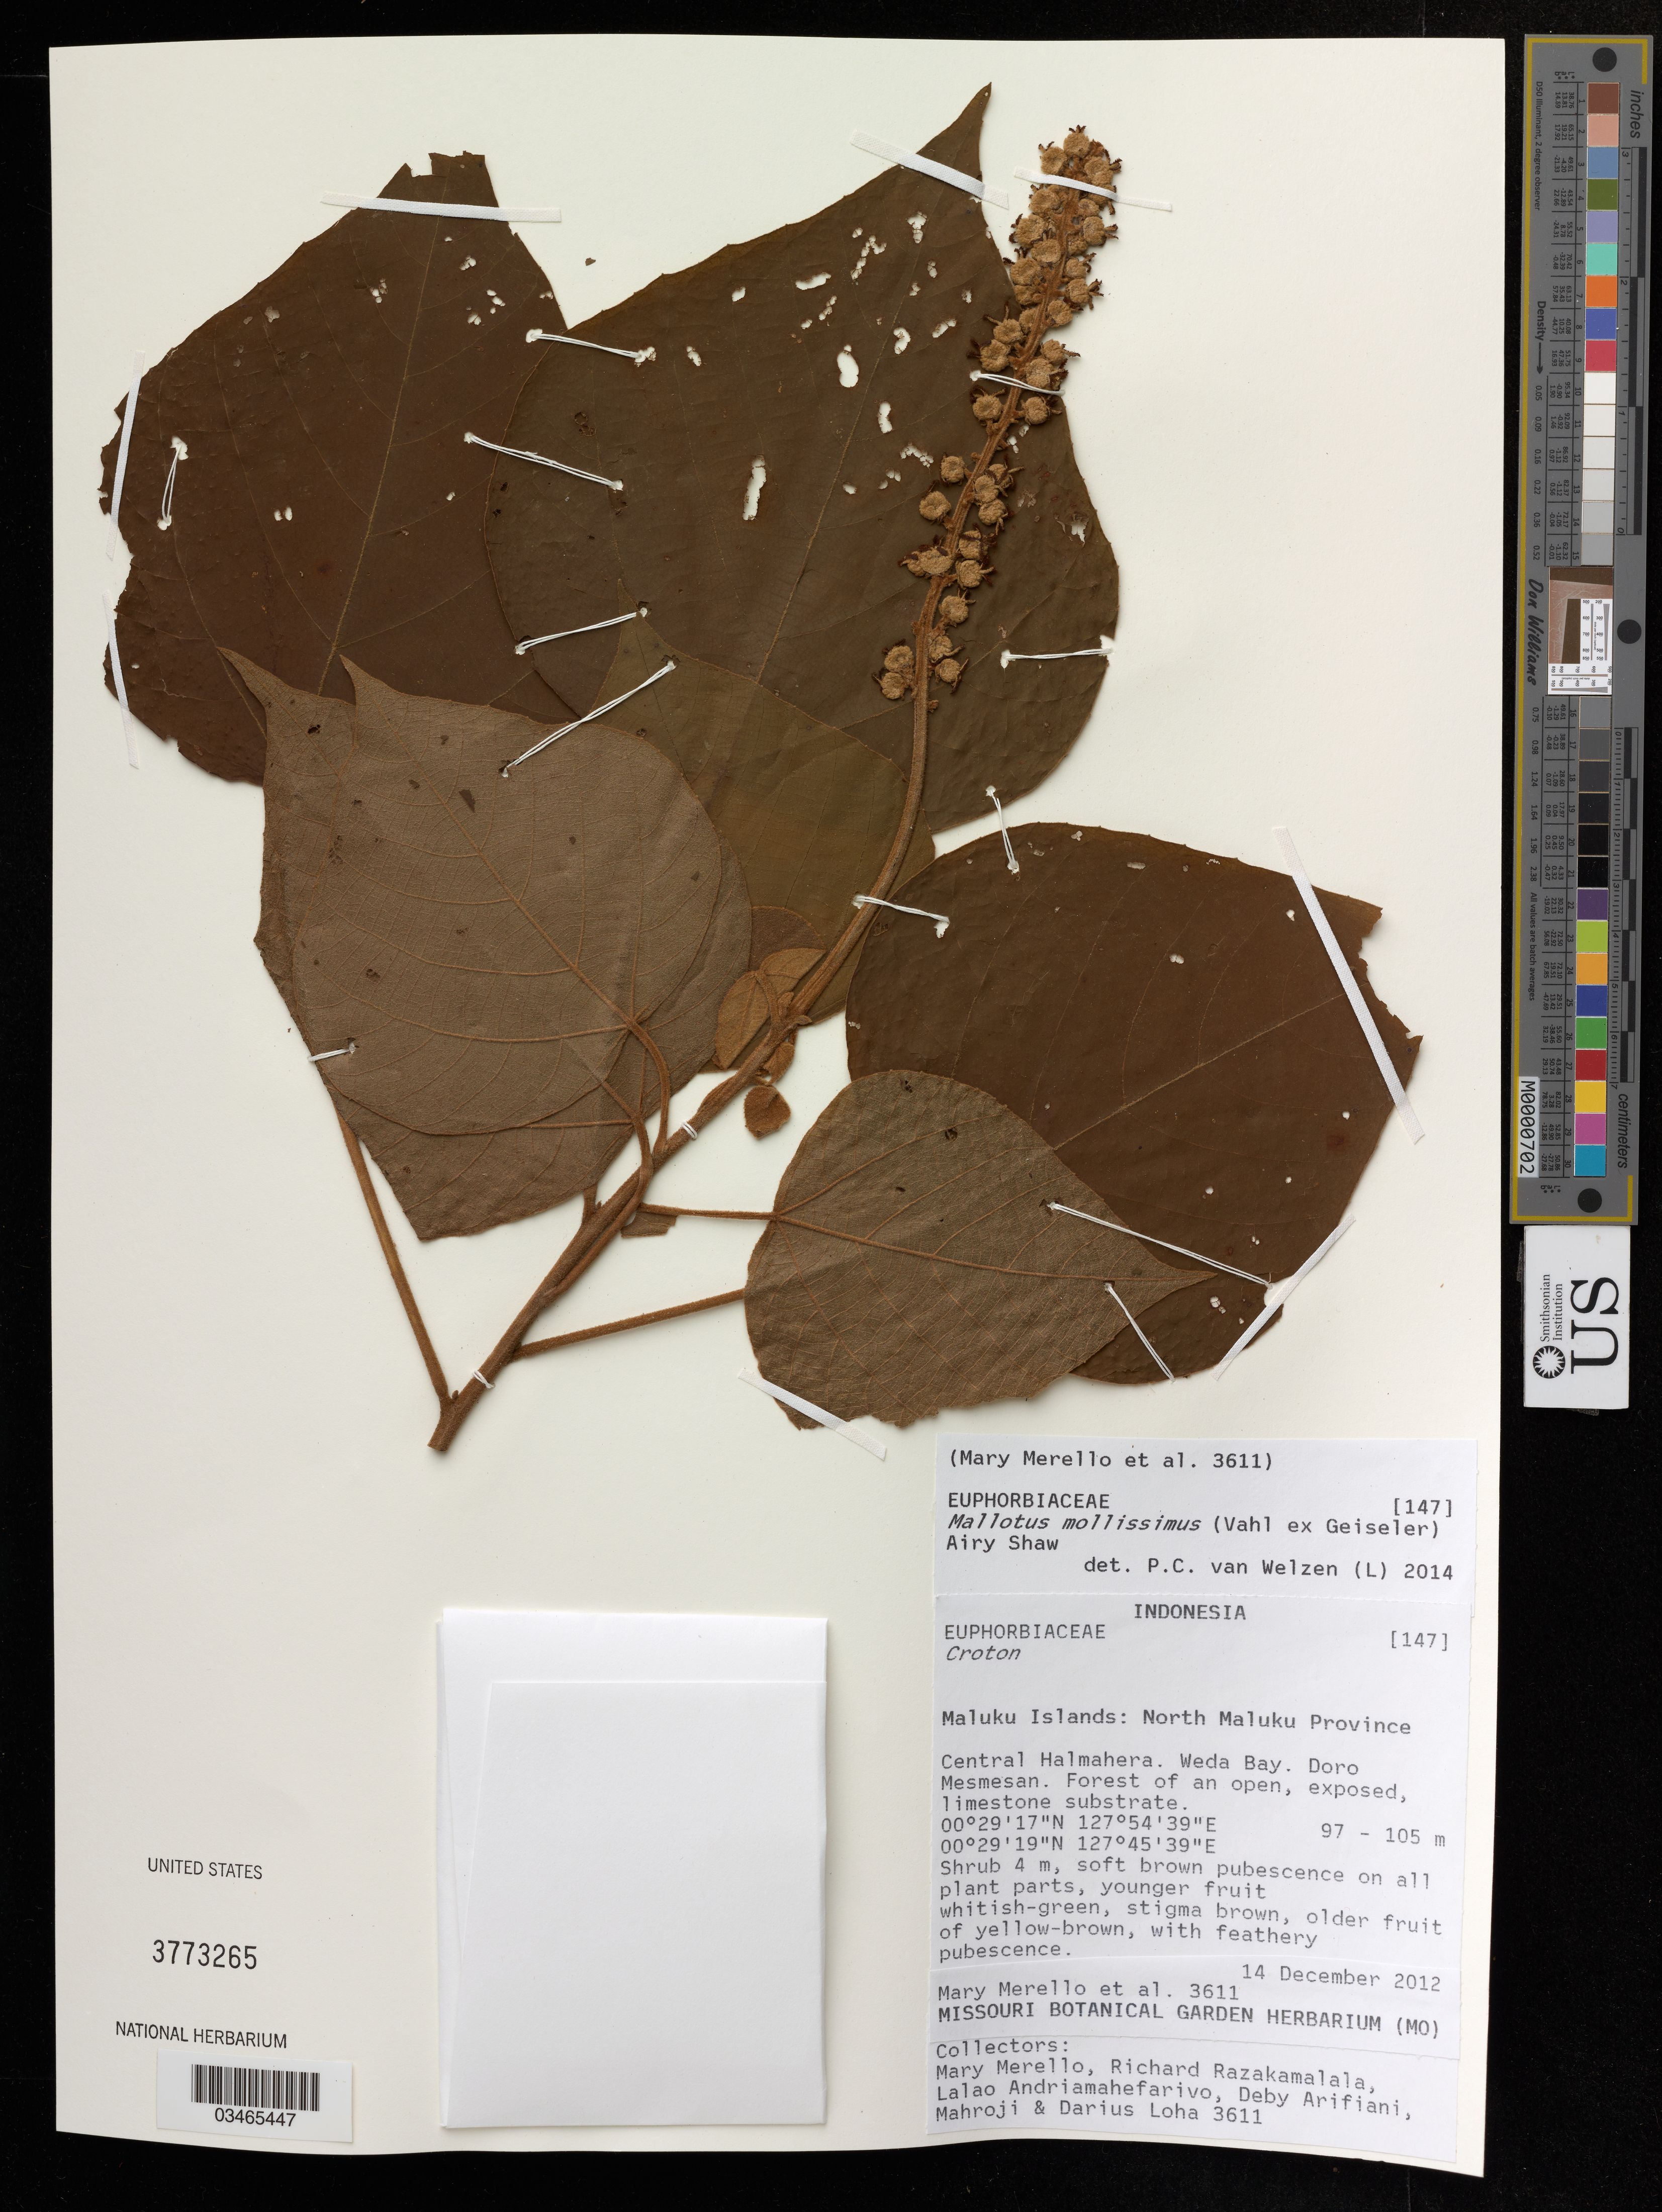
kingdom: Plantae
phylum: Tracheophyta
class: Magnoliopsida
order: Malpighiales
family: Euphorbiaceae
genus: Mallotus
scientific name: Mallotus mollissimus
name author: (Geiseler) Airy Shaw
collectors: M. Merello, R. Razakamalala & L. Andriamahefarivo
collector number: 3611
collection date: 2012-12-14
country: Indonesia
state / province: Maluku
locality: North Maluku Province, Central Halmahera, Weda Bay, Doro, Mesmesan.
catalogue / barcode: US 3773265